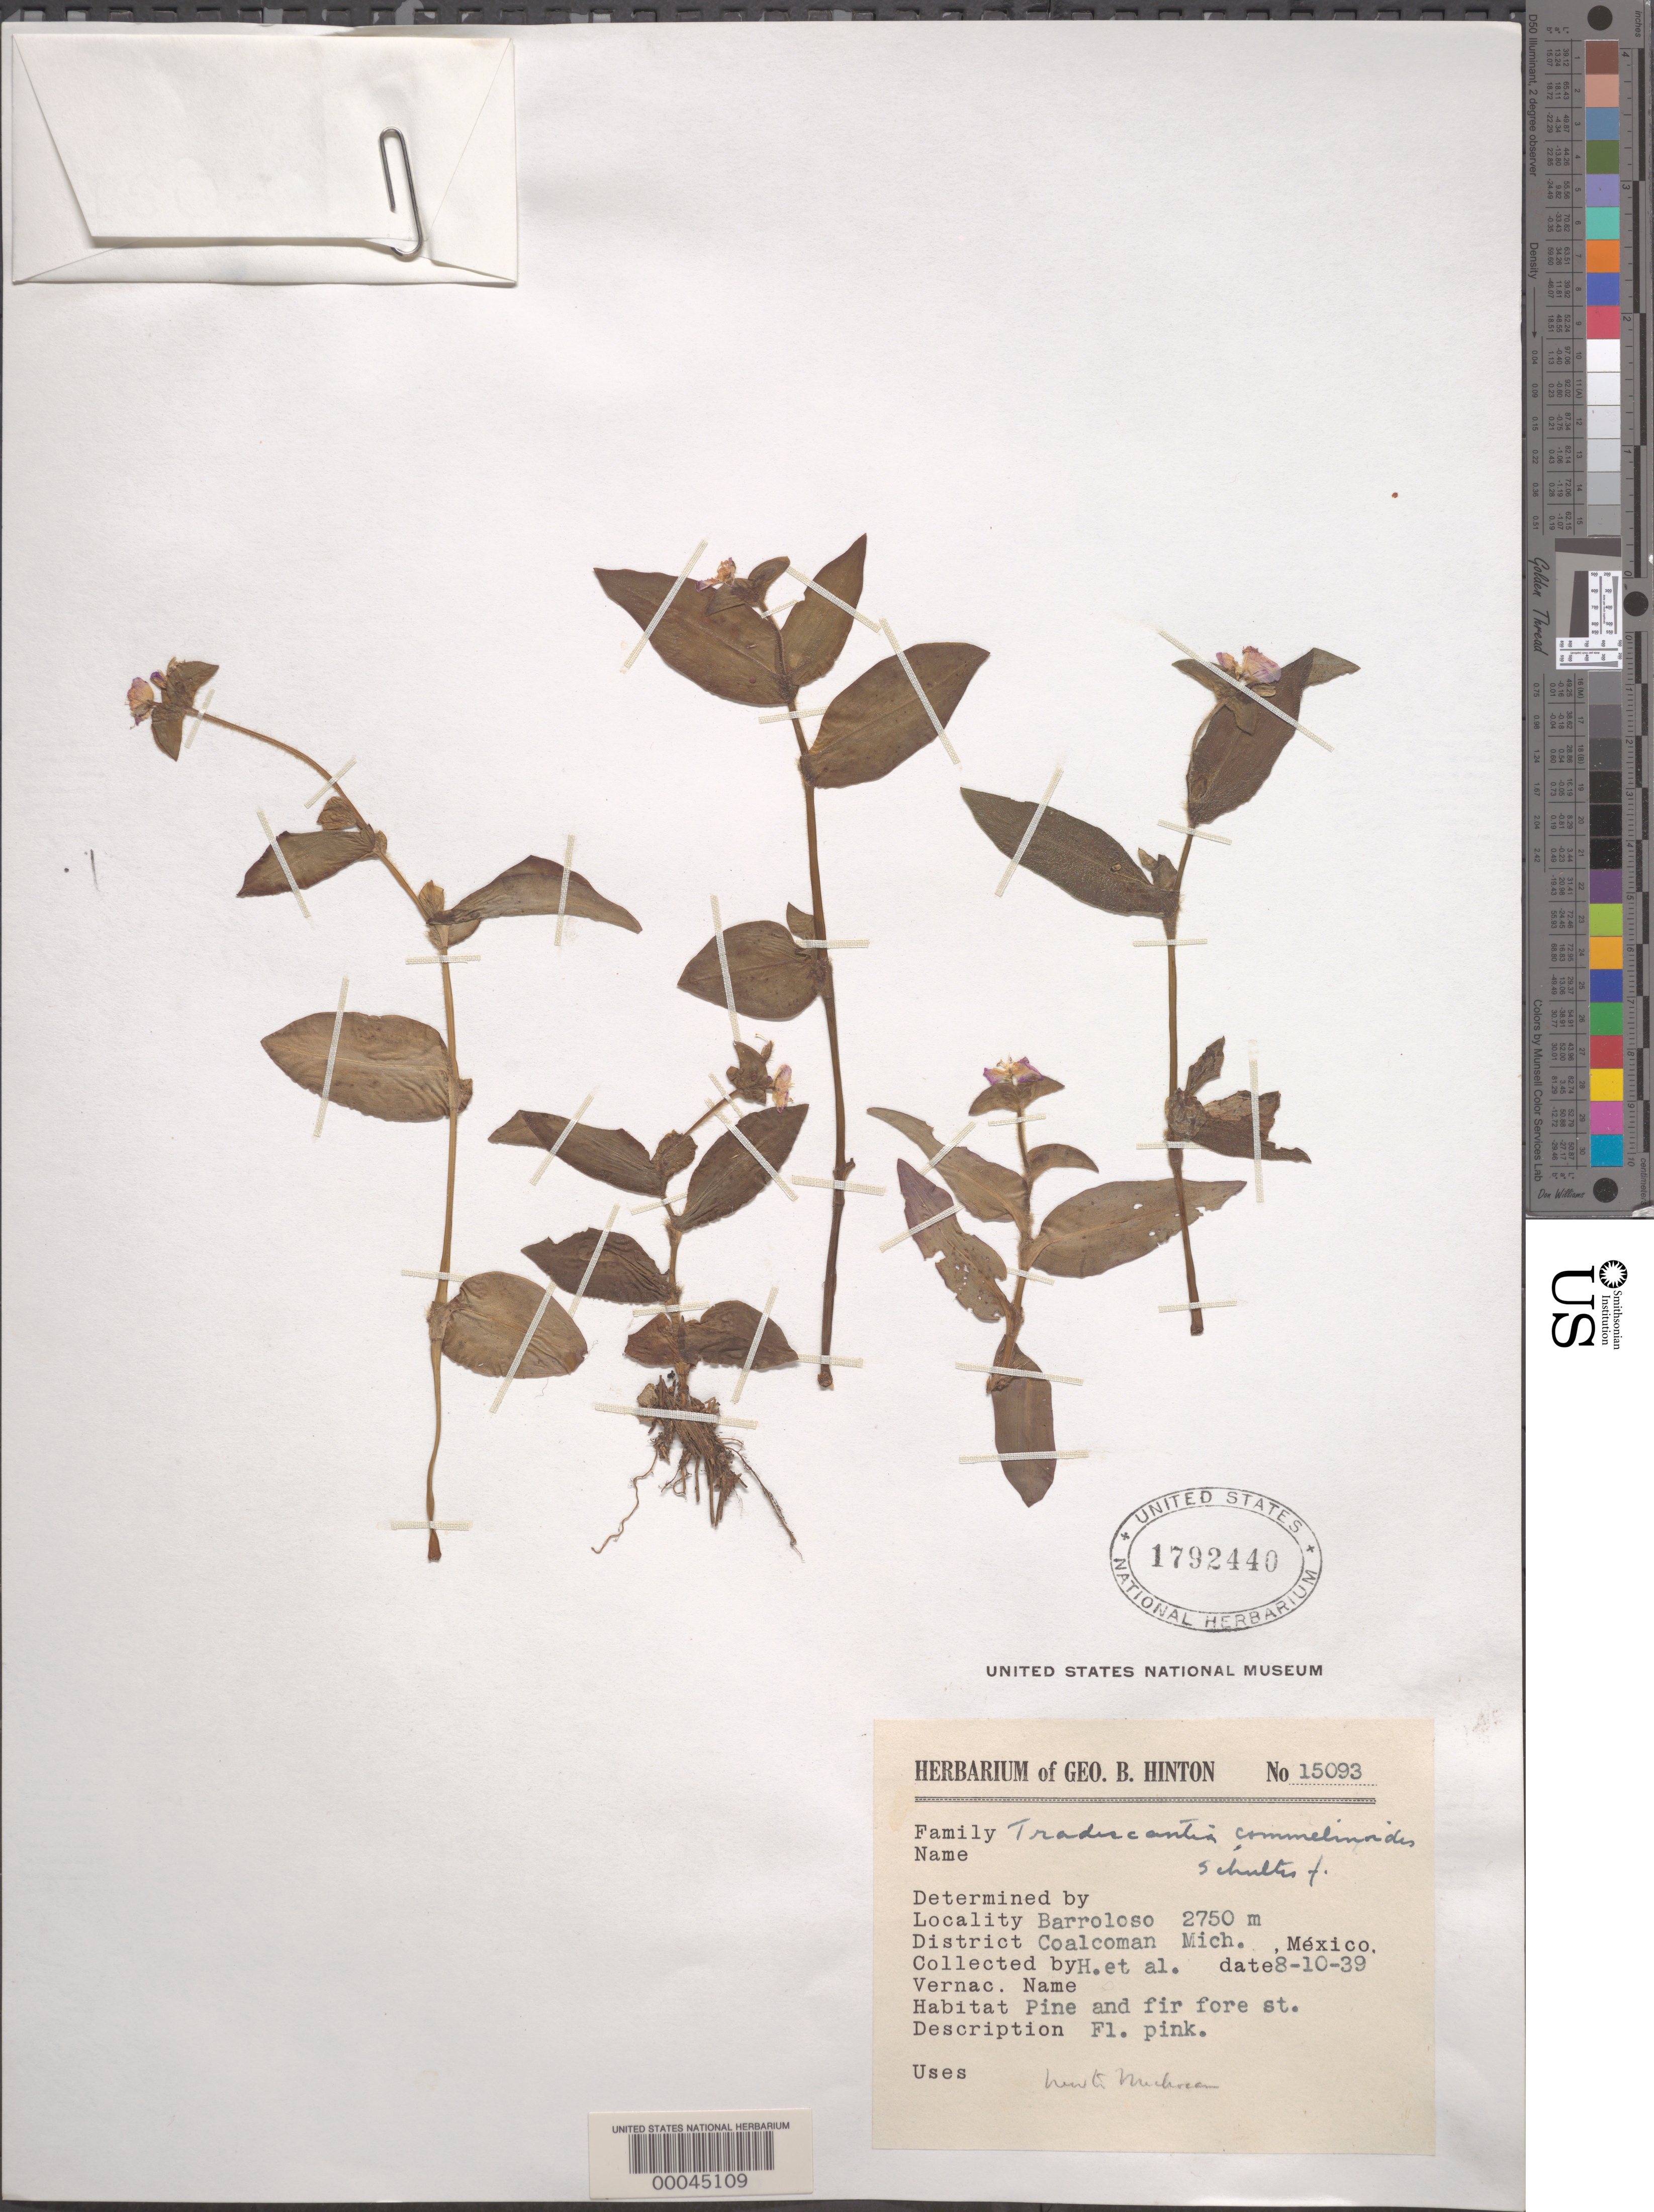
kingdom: Plantae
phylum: Tracheophyta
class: Liliopsida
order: Commelinales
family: Commelinaceae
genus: Tradescantia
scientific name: Tradescantia commelinoides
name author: Schult. & Schult. f.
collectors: G. B. Hinton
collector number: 15093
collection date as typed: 10 Aug 1939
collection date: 1939-08-10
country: Mexico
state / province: Michoacán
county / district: Coalcomán De Vazquez Pallares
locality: Coalcomán Mun. (?), Barroloso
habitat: Forest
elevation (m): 2750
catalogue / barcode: US 1792440